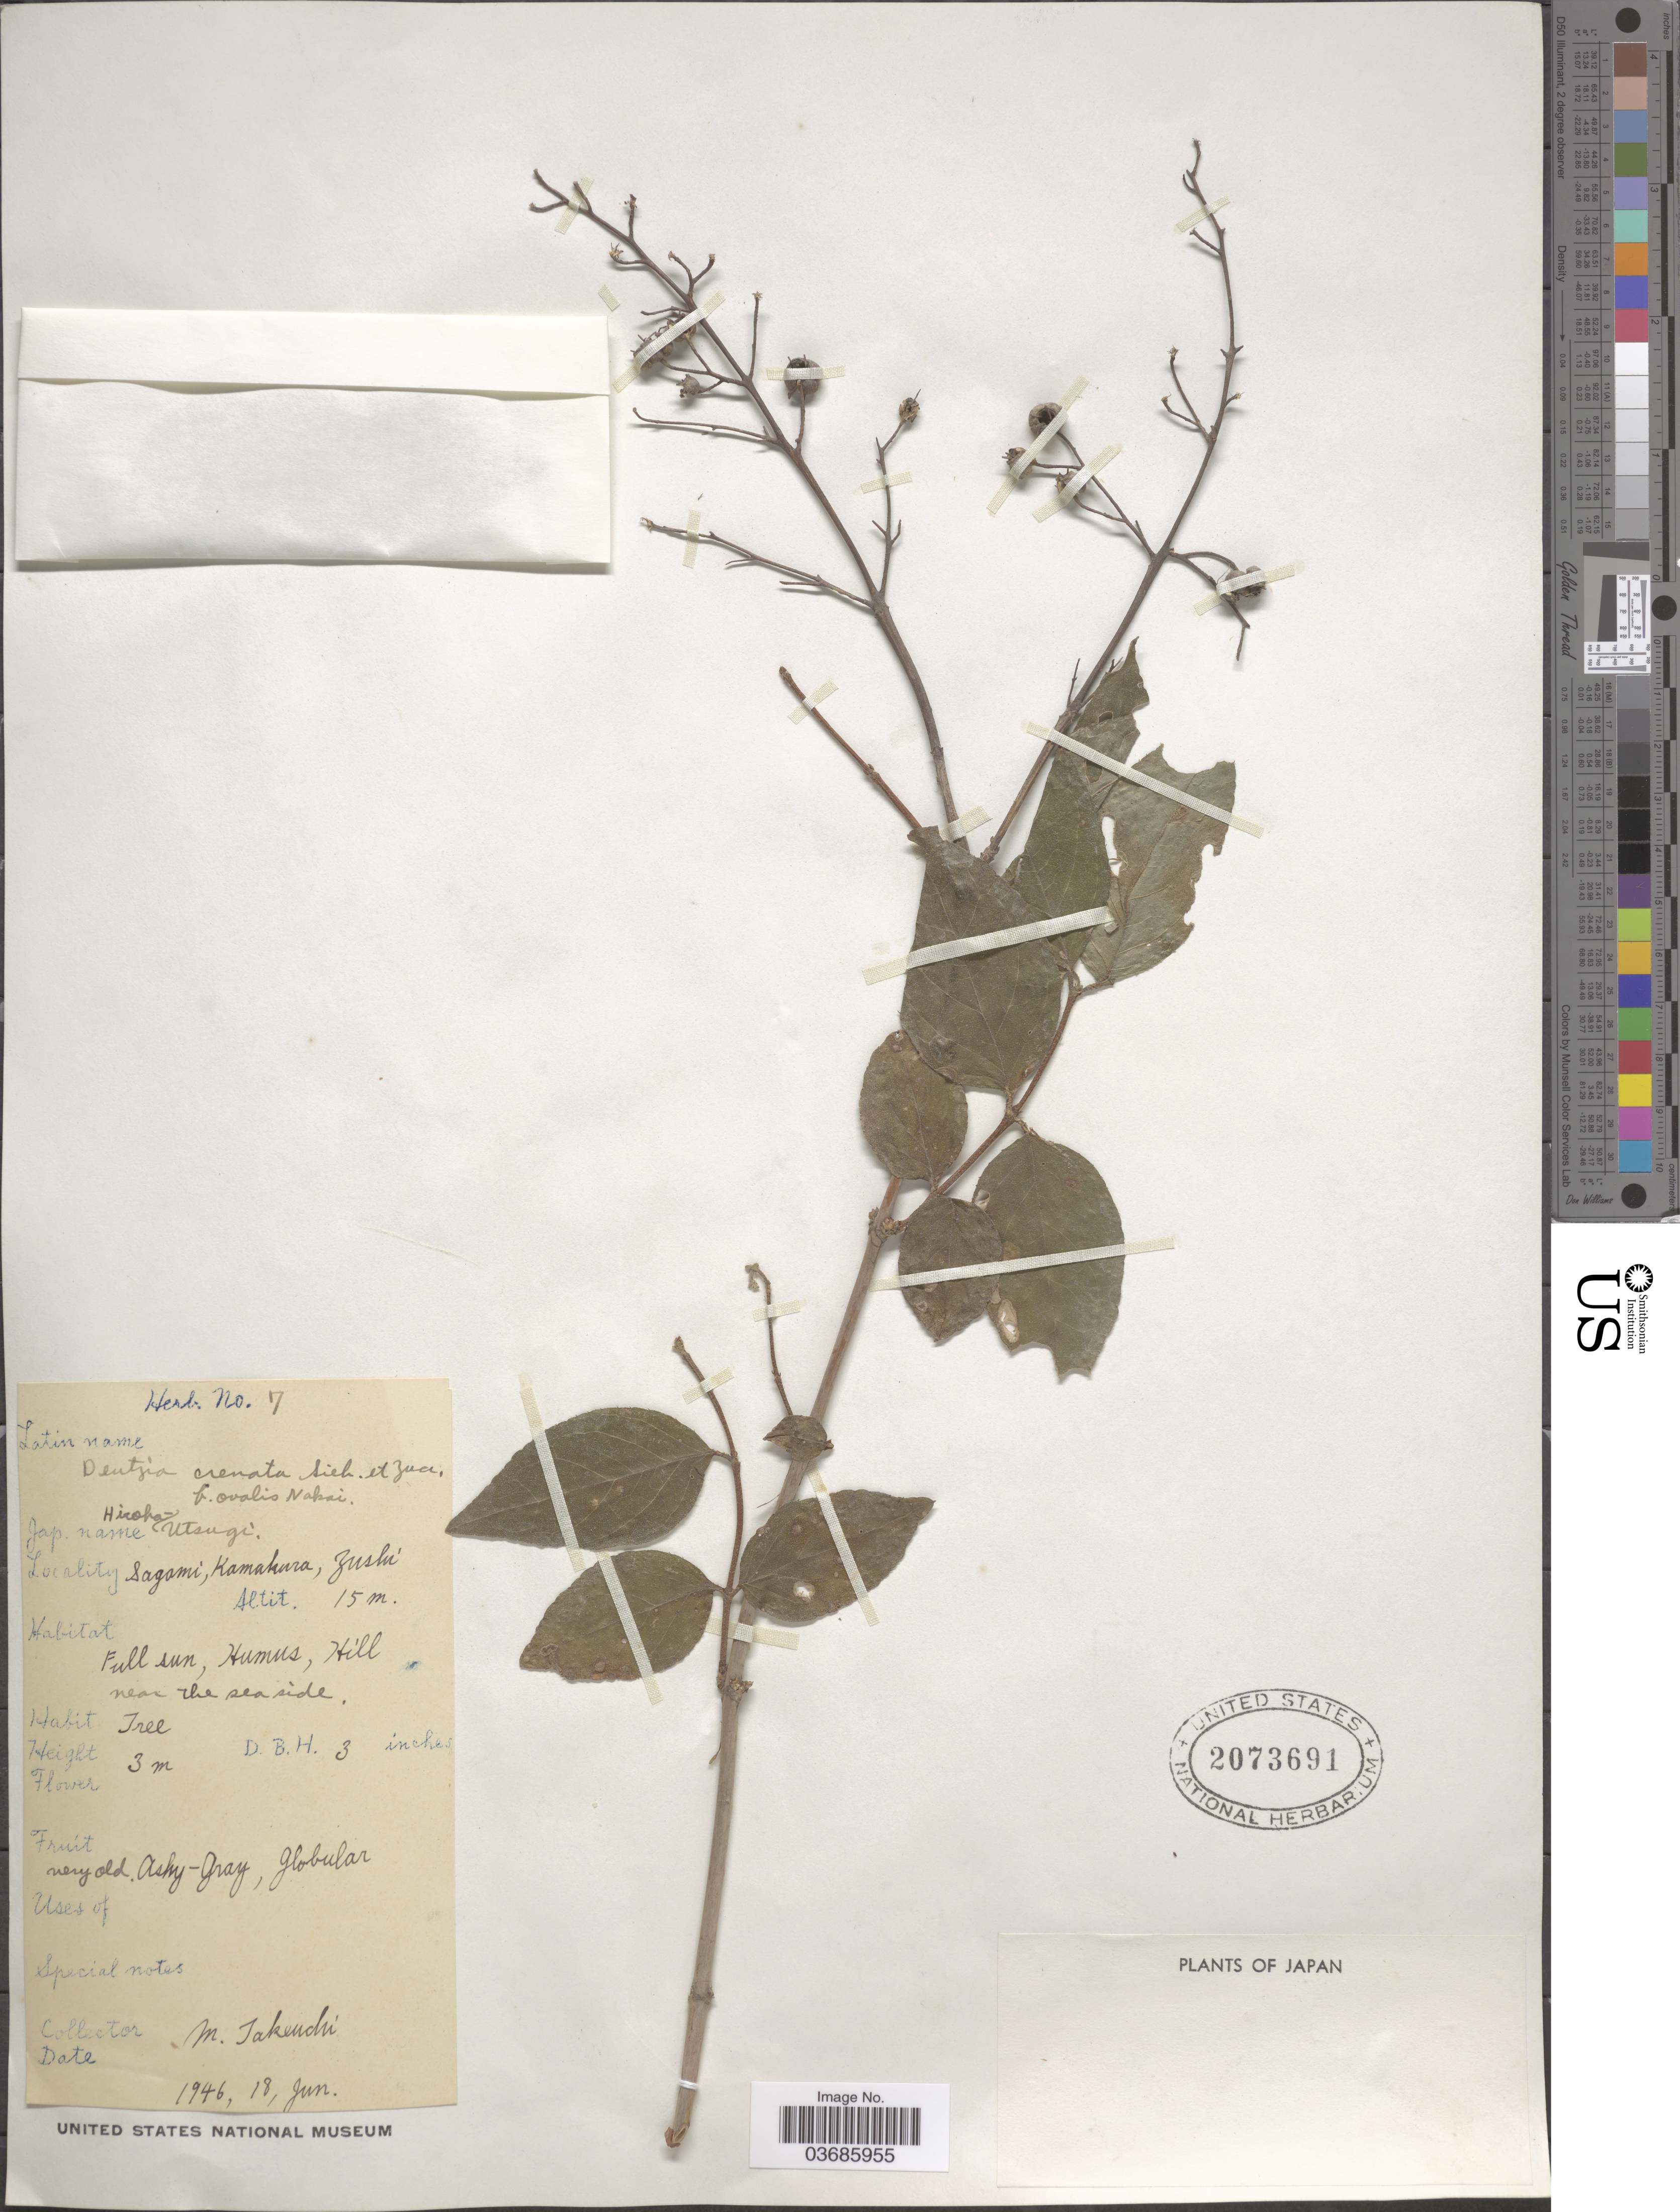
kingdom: Plantae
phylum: Tracheophyta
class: Magnoliopsida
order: Cornales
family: Hydrangeaceae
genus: Deutzia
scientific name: Deutzia scabra var. crenata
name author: Maxim.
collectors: M. Takeuchi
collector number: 7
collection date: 1946-06-18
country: Japan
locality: Sagami, Kamahura, Zushi.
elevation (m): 15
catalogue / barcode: US 2073691